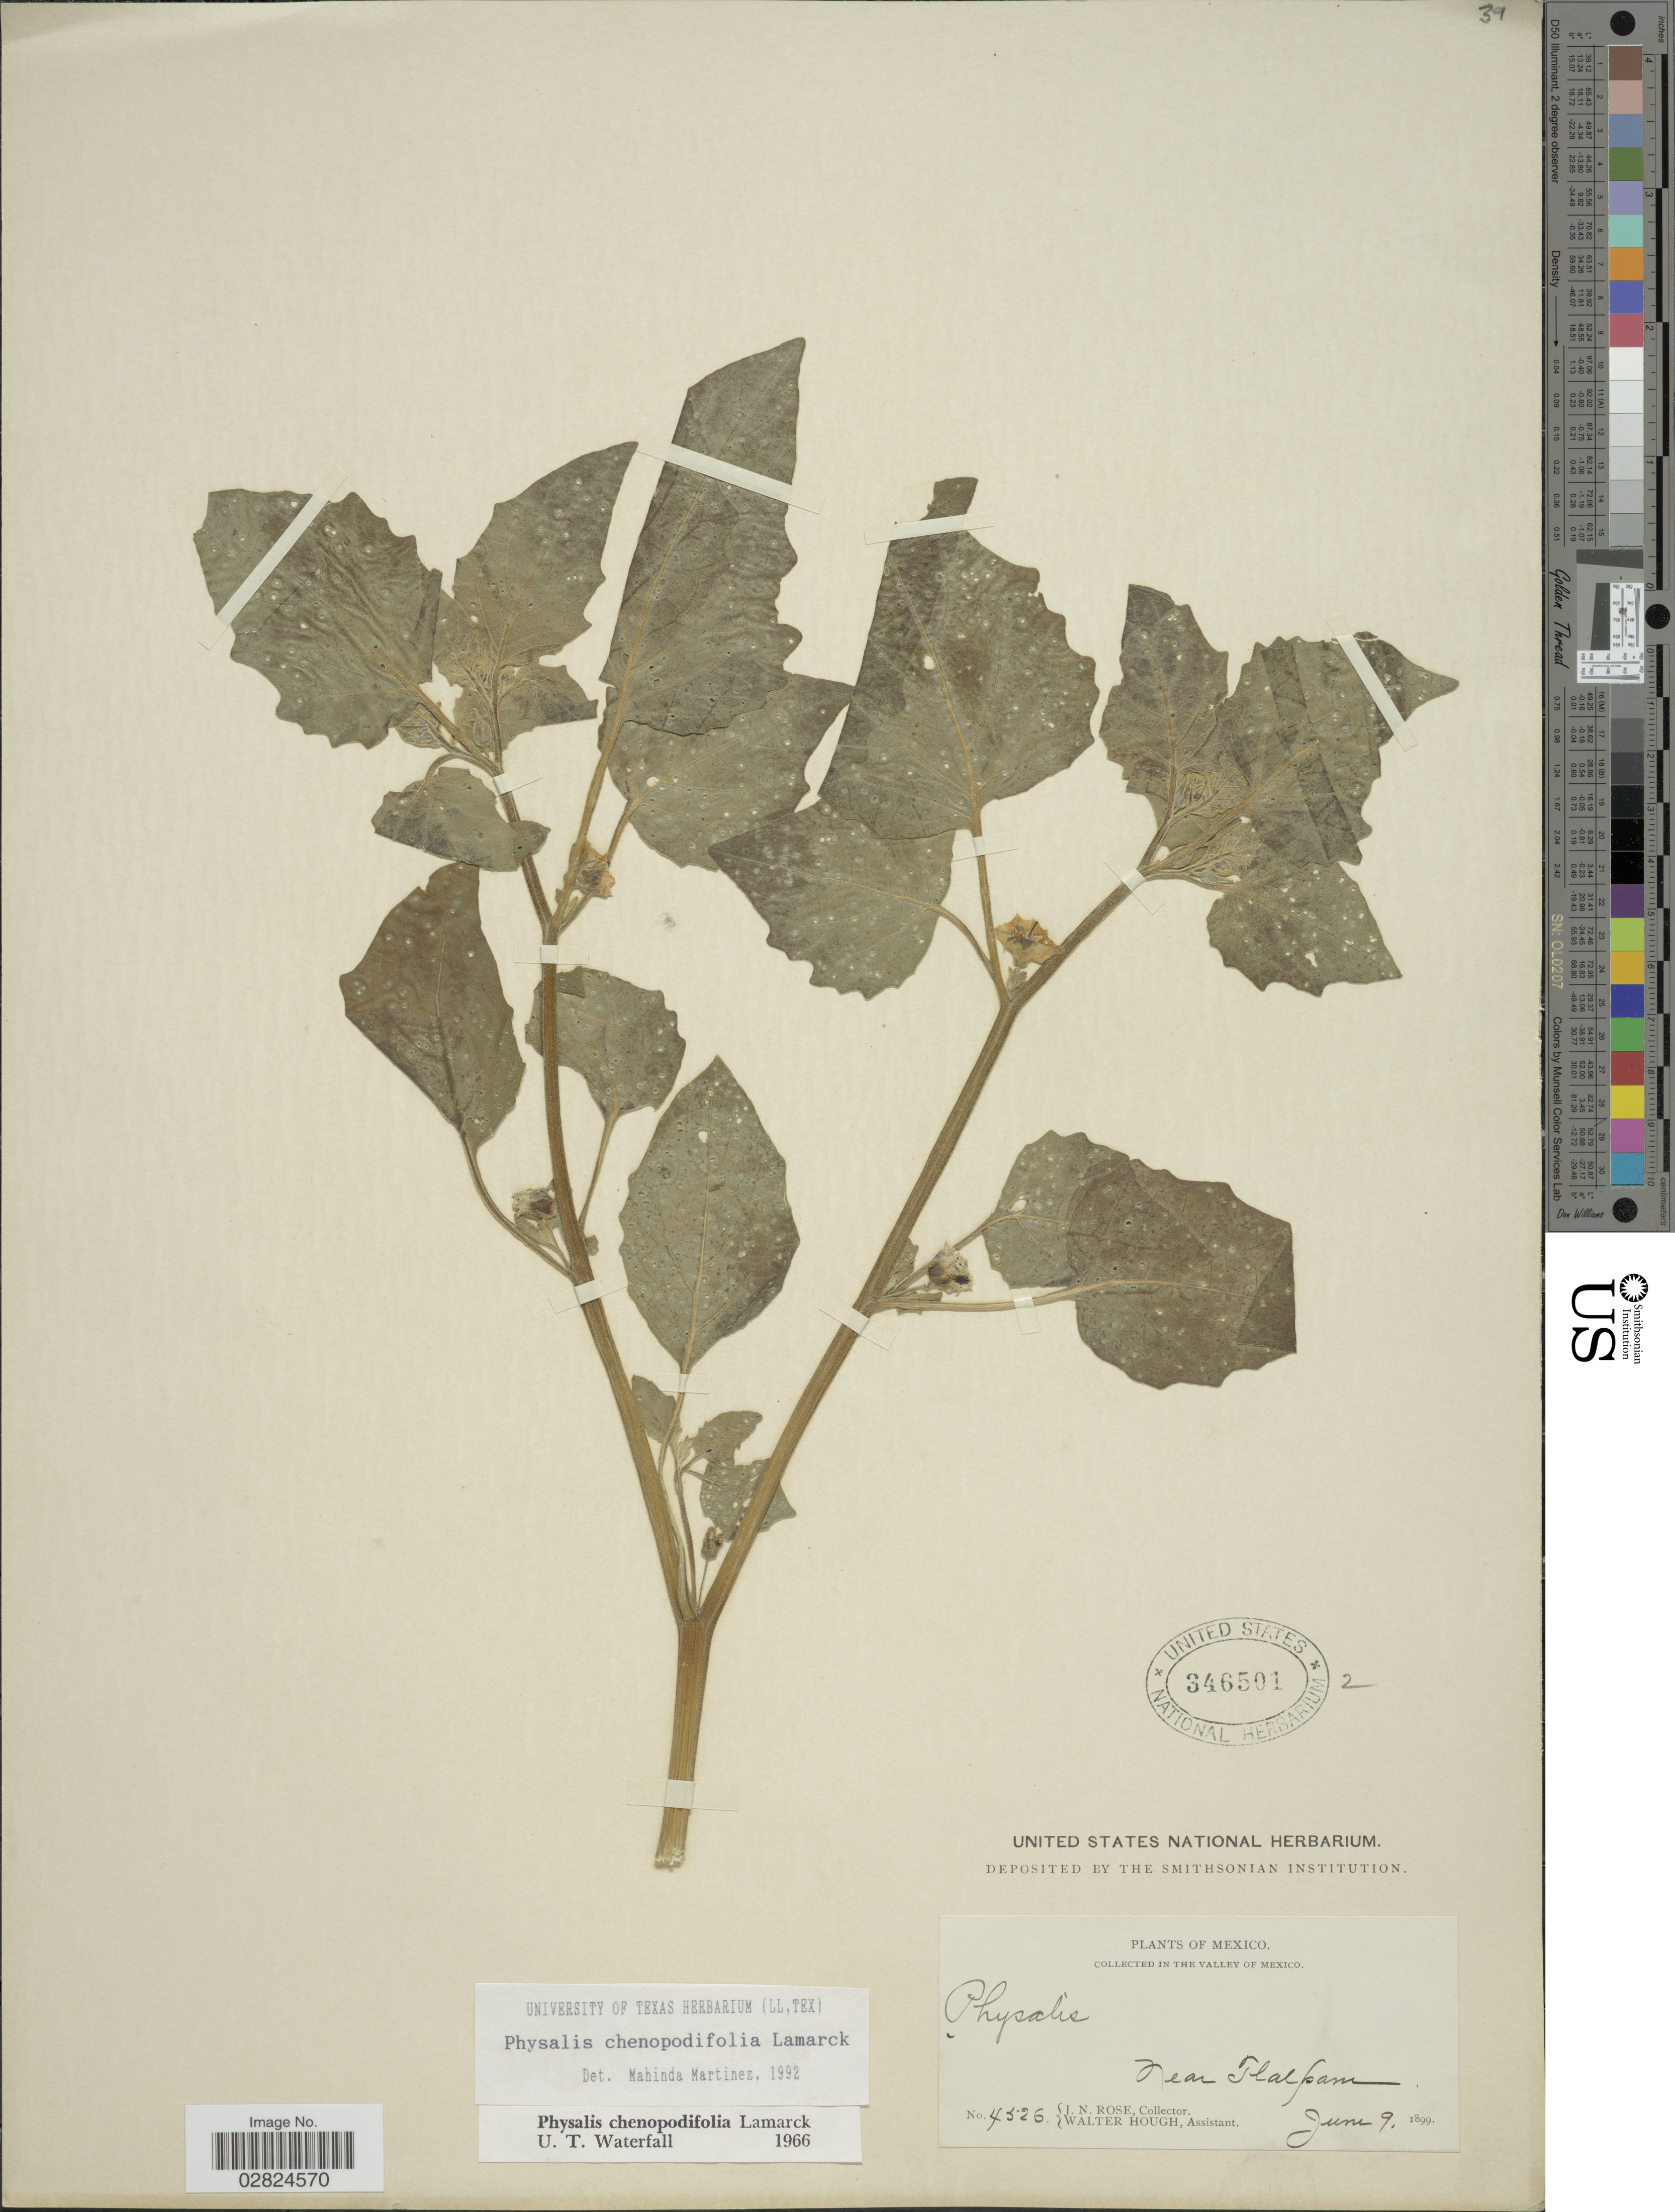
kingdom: Plantae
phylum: Tracheophyta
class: Magnoliopsida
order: Solanales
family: Solanaceae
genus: Physalis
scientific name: Physalis chenopodifolia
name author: Lam.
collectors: J. N. Rose & W. Hough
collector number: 4526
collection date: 1899-06-09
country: Mexico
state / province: México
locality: Valley of Mexico, near Tlalpam.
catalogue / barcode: US 346501